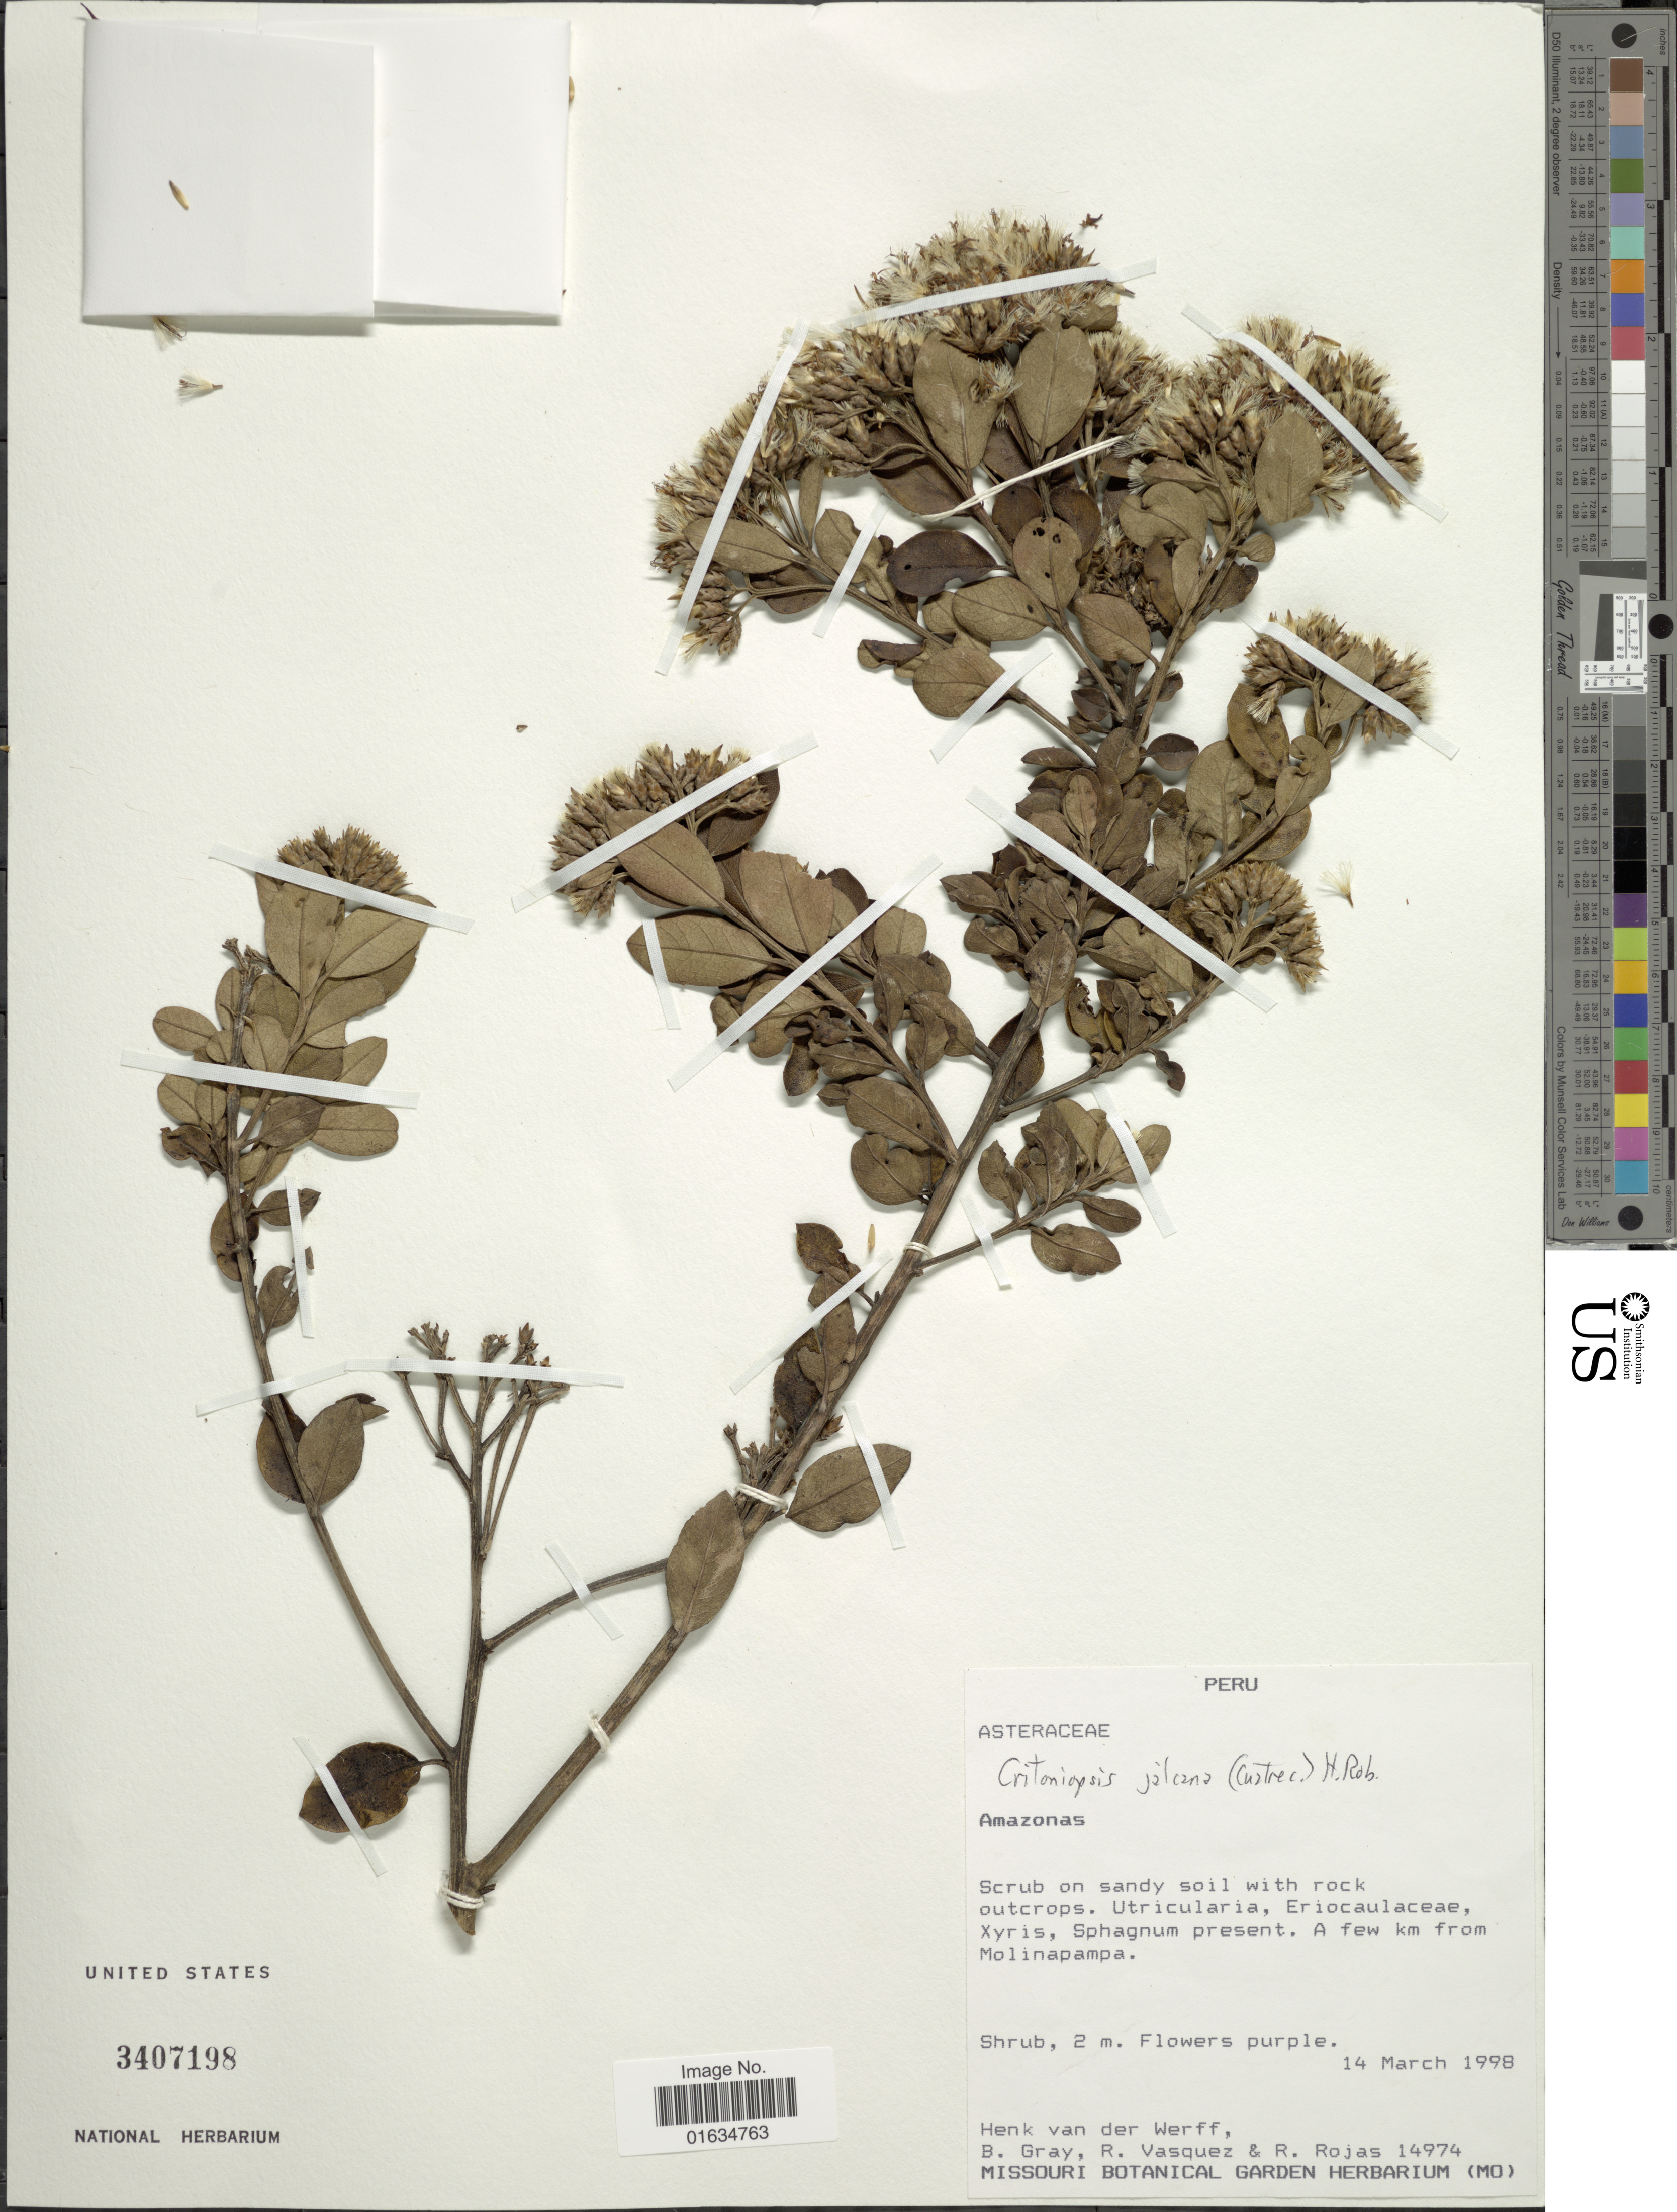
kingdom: Plantae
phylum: Tracheophyta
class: Magnoliopsida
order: Asterales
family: Asteraceae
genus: Critoniopsis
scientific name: Critoniopsis jalcana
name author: (Cuatrec.) H. Rob.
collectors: H. van der Werff, B. Gray, R. Vasquez & R. Rojas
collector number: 14974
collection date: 1998-03-14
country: Peru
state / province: Amazonas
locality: Scrub on sandy saoil with rock outcrops, a few km from Molinapampa.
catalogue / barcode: US 3407198